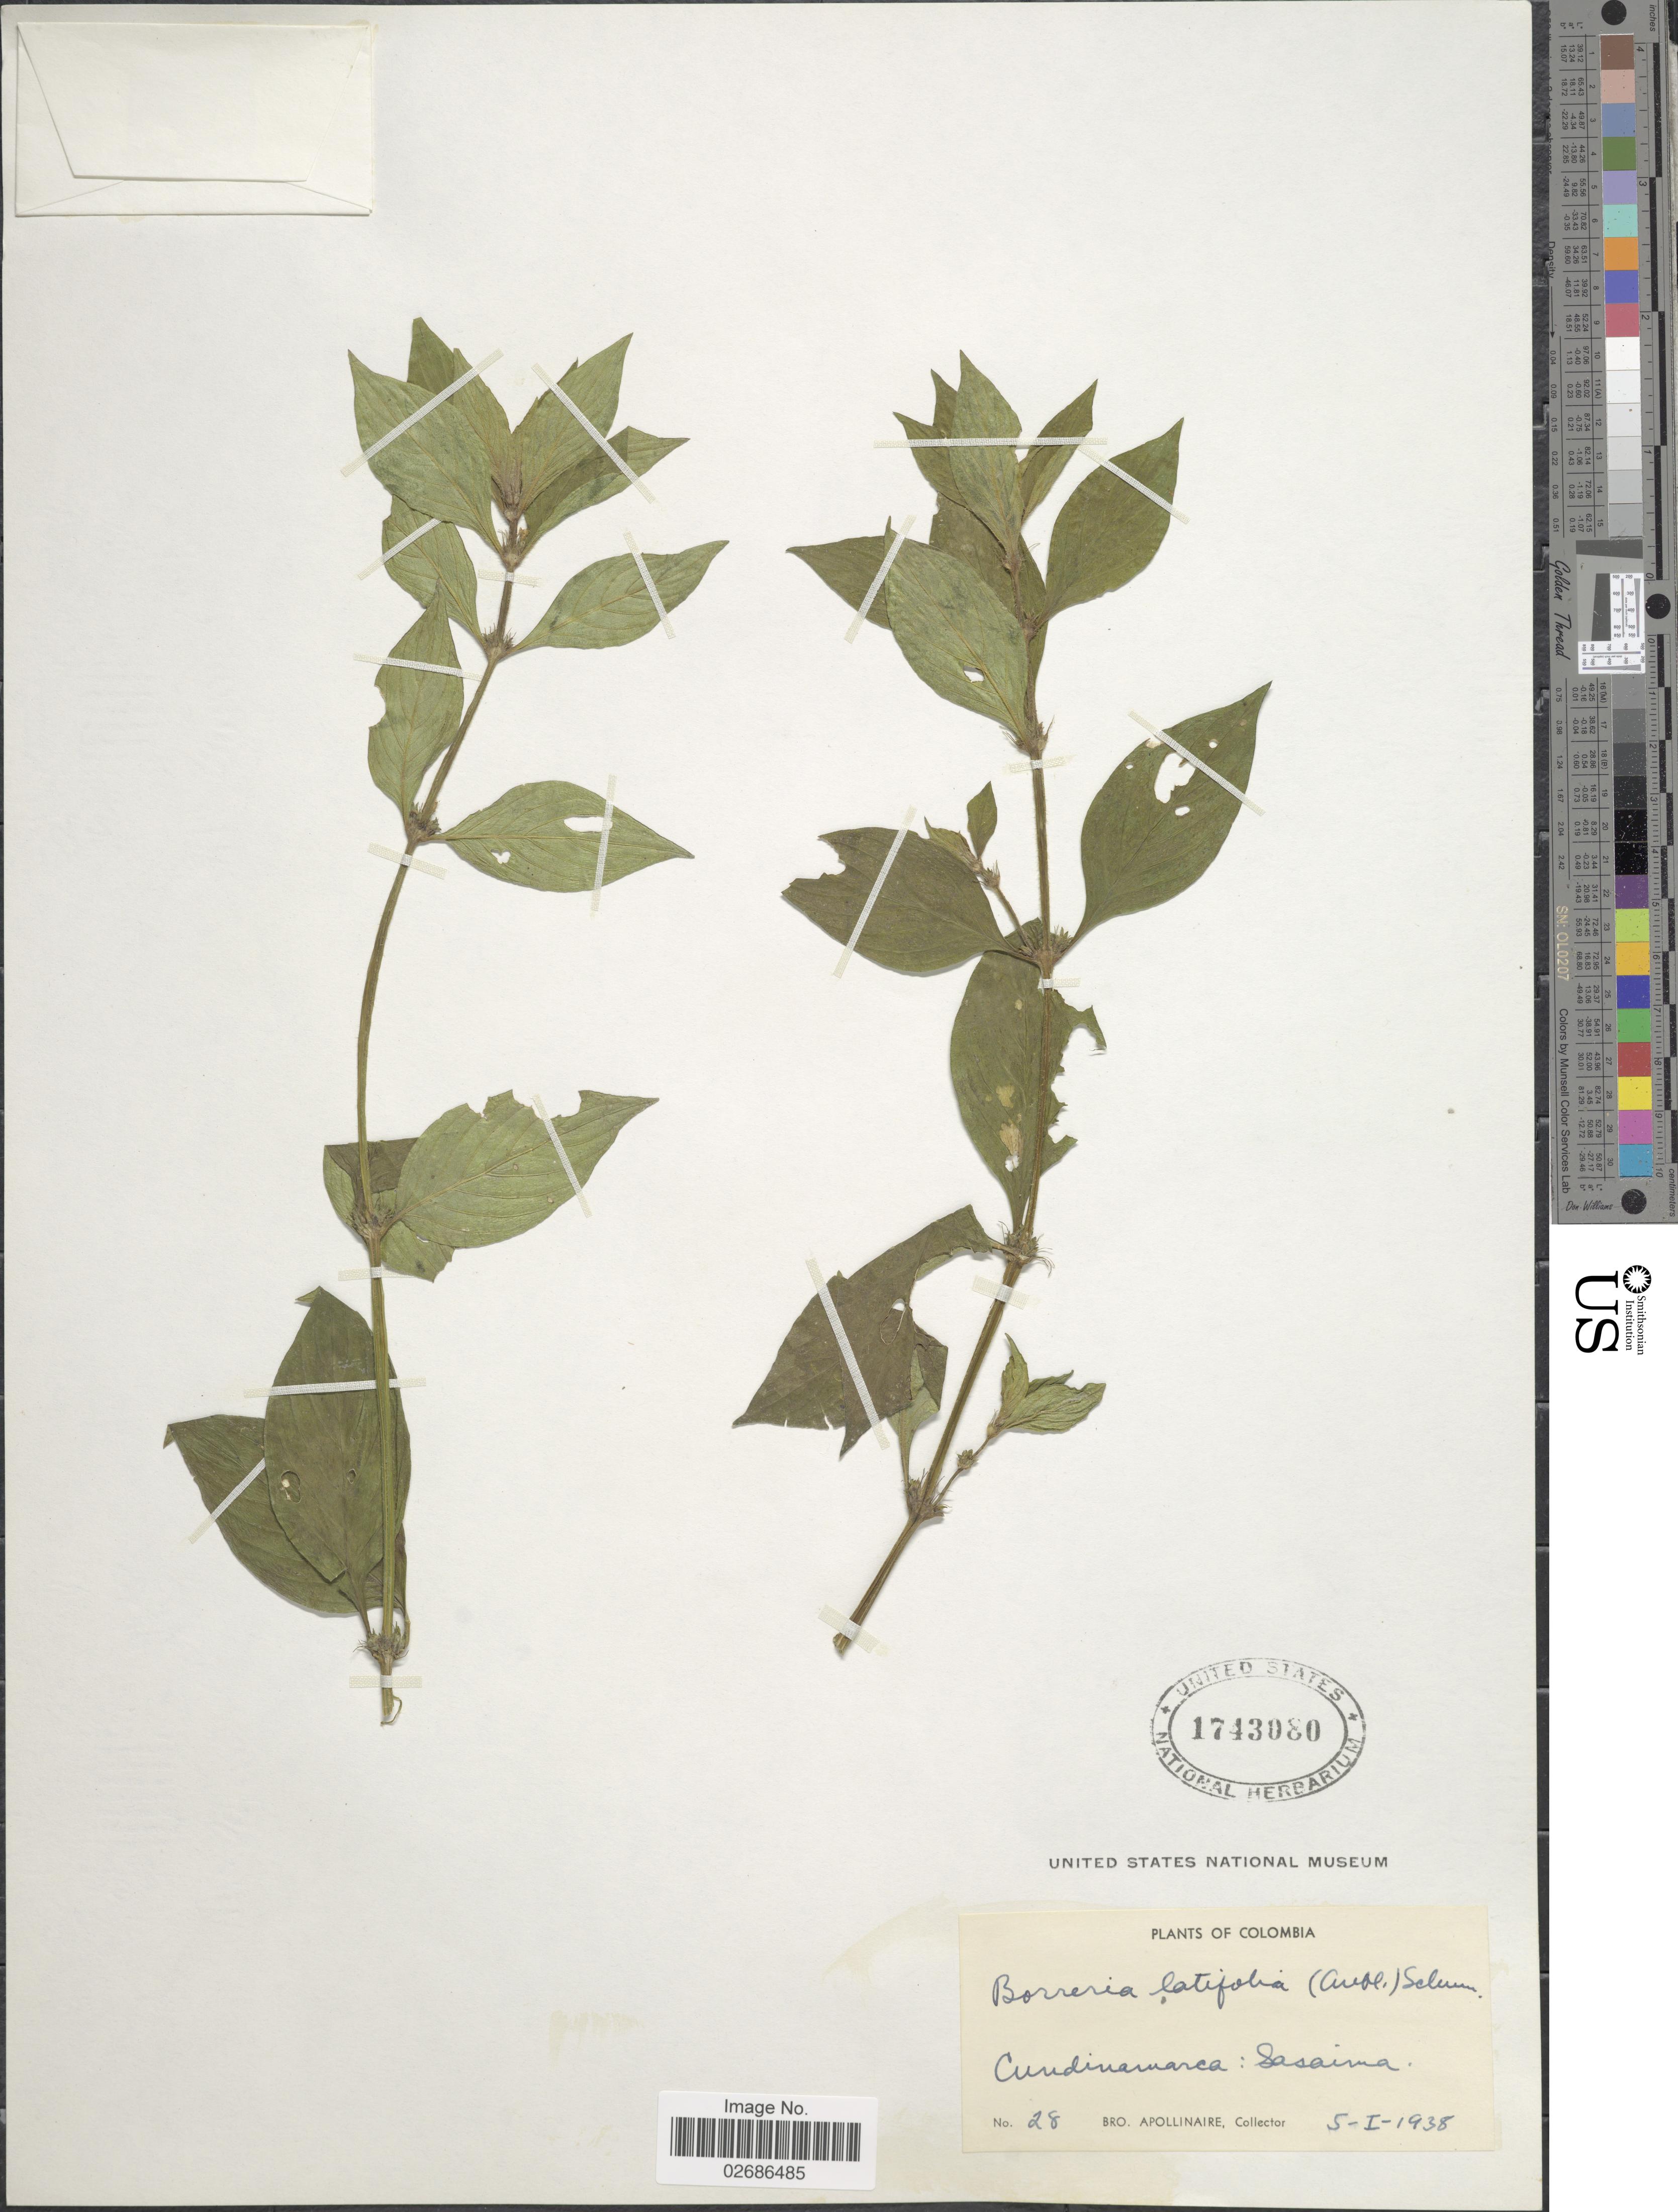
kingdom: Plantae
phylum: Tracheophyta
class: Magnoliopsida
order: Gentianales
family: Rubiaceae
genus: Borreria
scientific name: Borreria latifolia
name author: (Aubl.) K. Schum.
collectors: Bro. Apollinaire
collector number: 28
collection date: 1938-01-05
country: Colombia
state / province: Cundinamarca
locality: Cundinamarca: Sasaima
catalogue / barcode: US 1743080